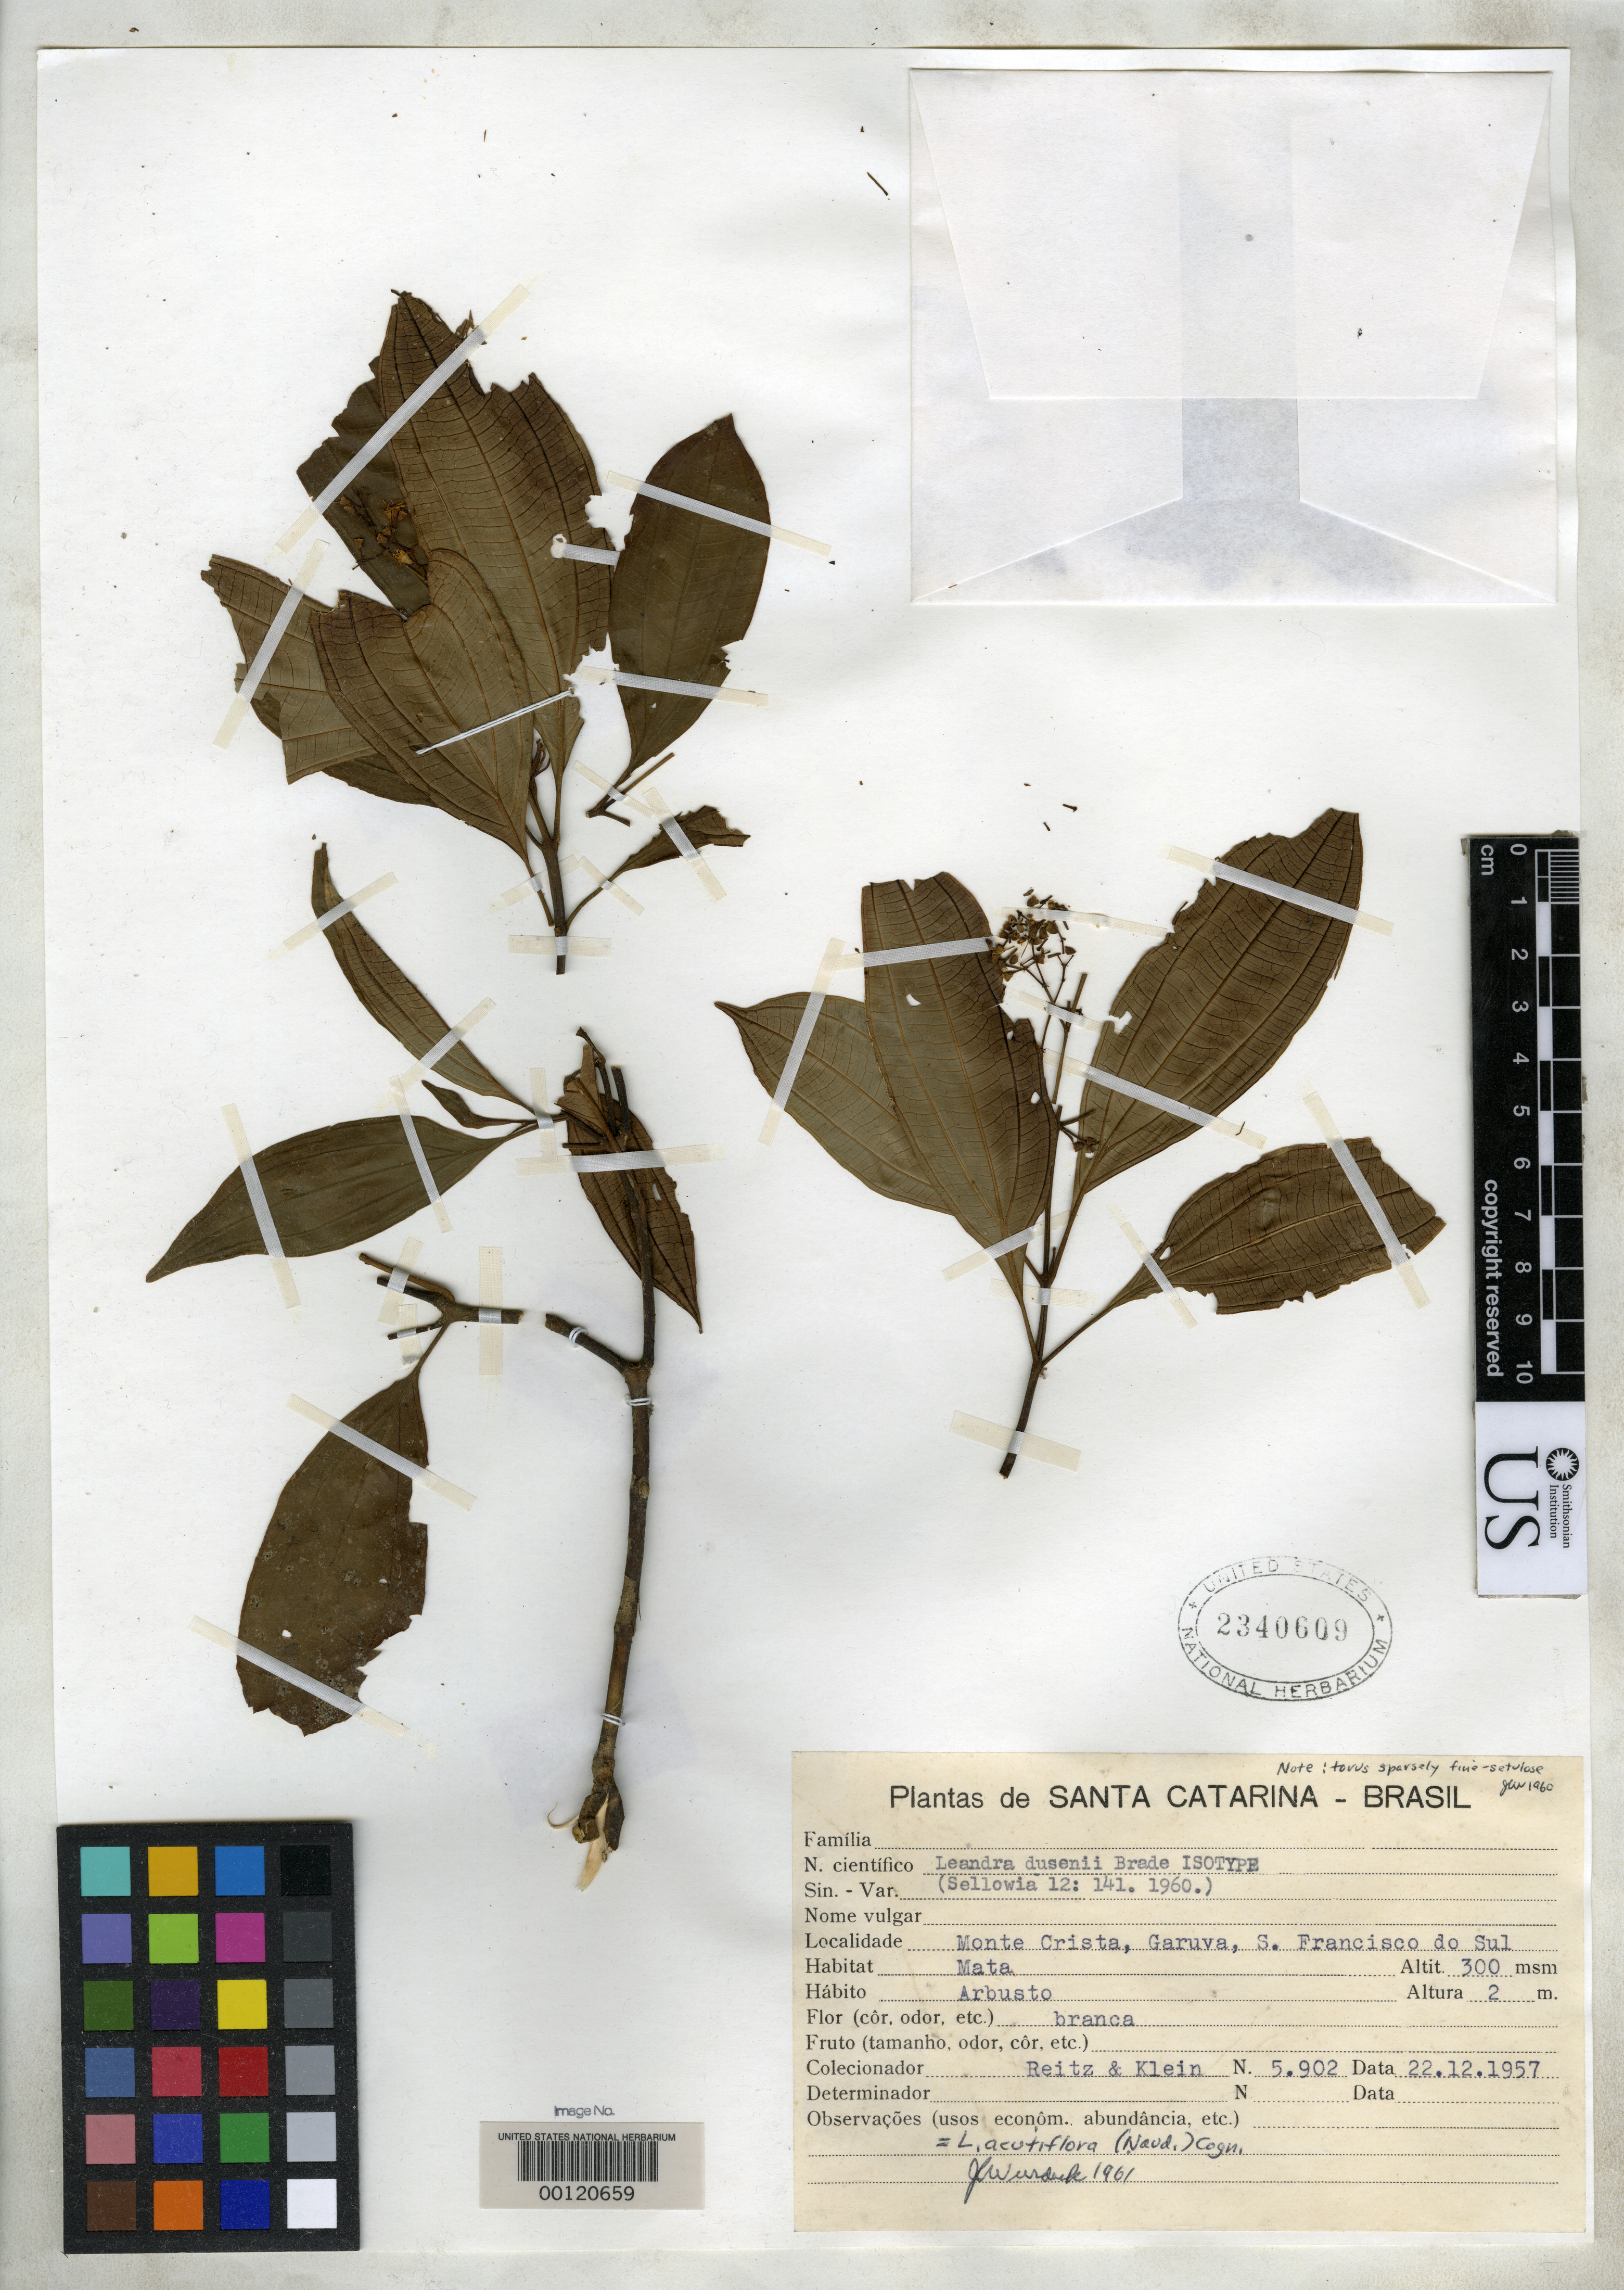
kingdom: Plantae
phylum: Tracheophyta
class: Magnoliopsida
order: Myrtales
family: Melastomataceae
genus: Leandra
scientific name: Leandra dusenii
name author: Brade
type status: Isotype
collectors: R. Reitz & R. M. Klein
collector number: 5902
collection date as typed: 22 Dec 1957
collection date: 1957-12-22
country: Brazil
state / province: Santa Catarina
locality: San Francisco do Sul.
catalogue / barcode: US 2340609